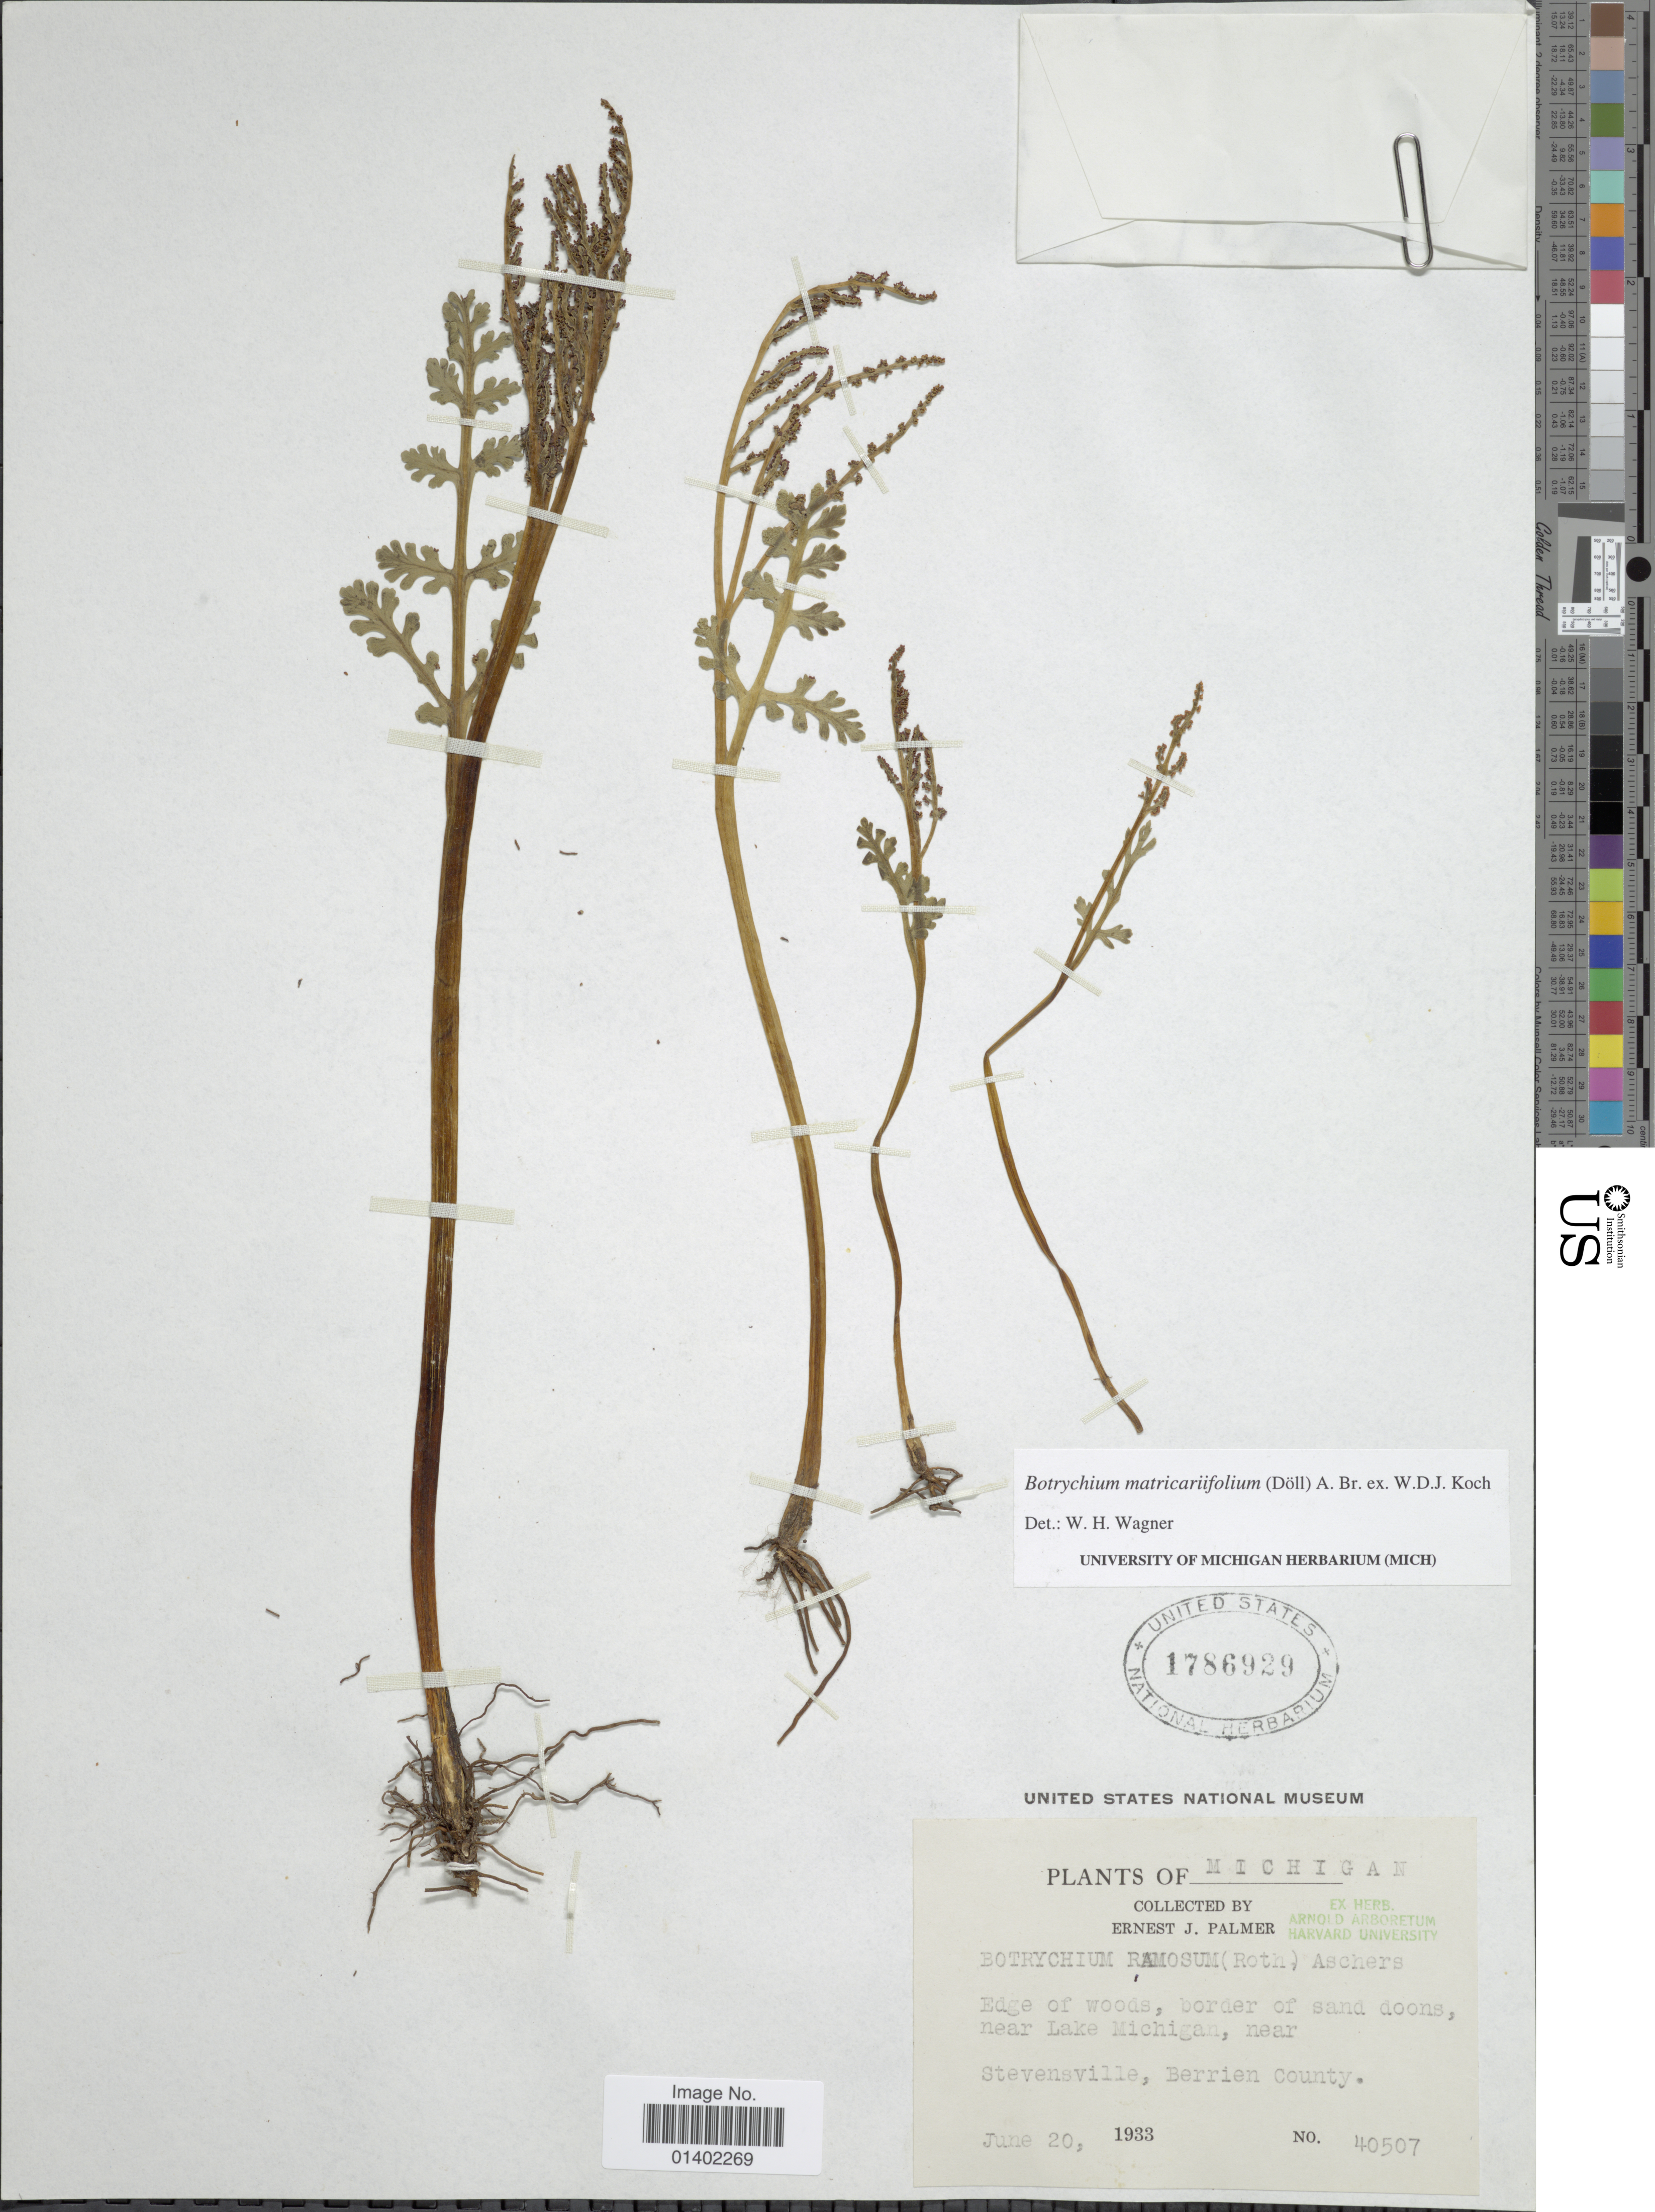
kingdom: Plantae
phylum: Tracheophyta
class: Polypodiopsida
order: Ophioglossales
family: Ophioglossaceae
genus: Botrychium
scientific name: Botrychium matricariifolium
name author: (A. Braun ex Dowell) A. Braun ex Koch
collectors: E. J. Palmer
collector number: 40507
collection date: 1933-06-20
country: United States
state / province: Michigan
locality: Michigan, near Lake Michigan, near Stevensville, Berrien County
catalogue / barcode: US 1786929